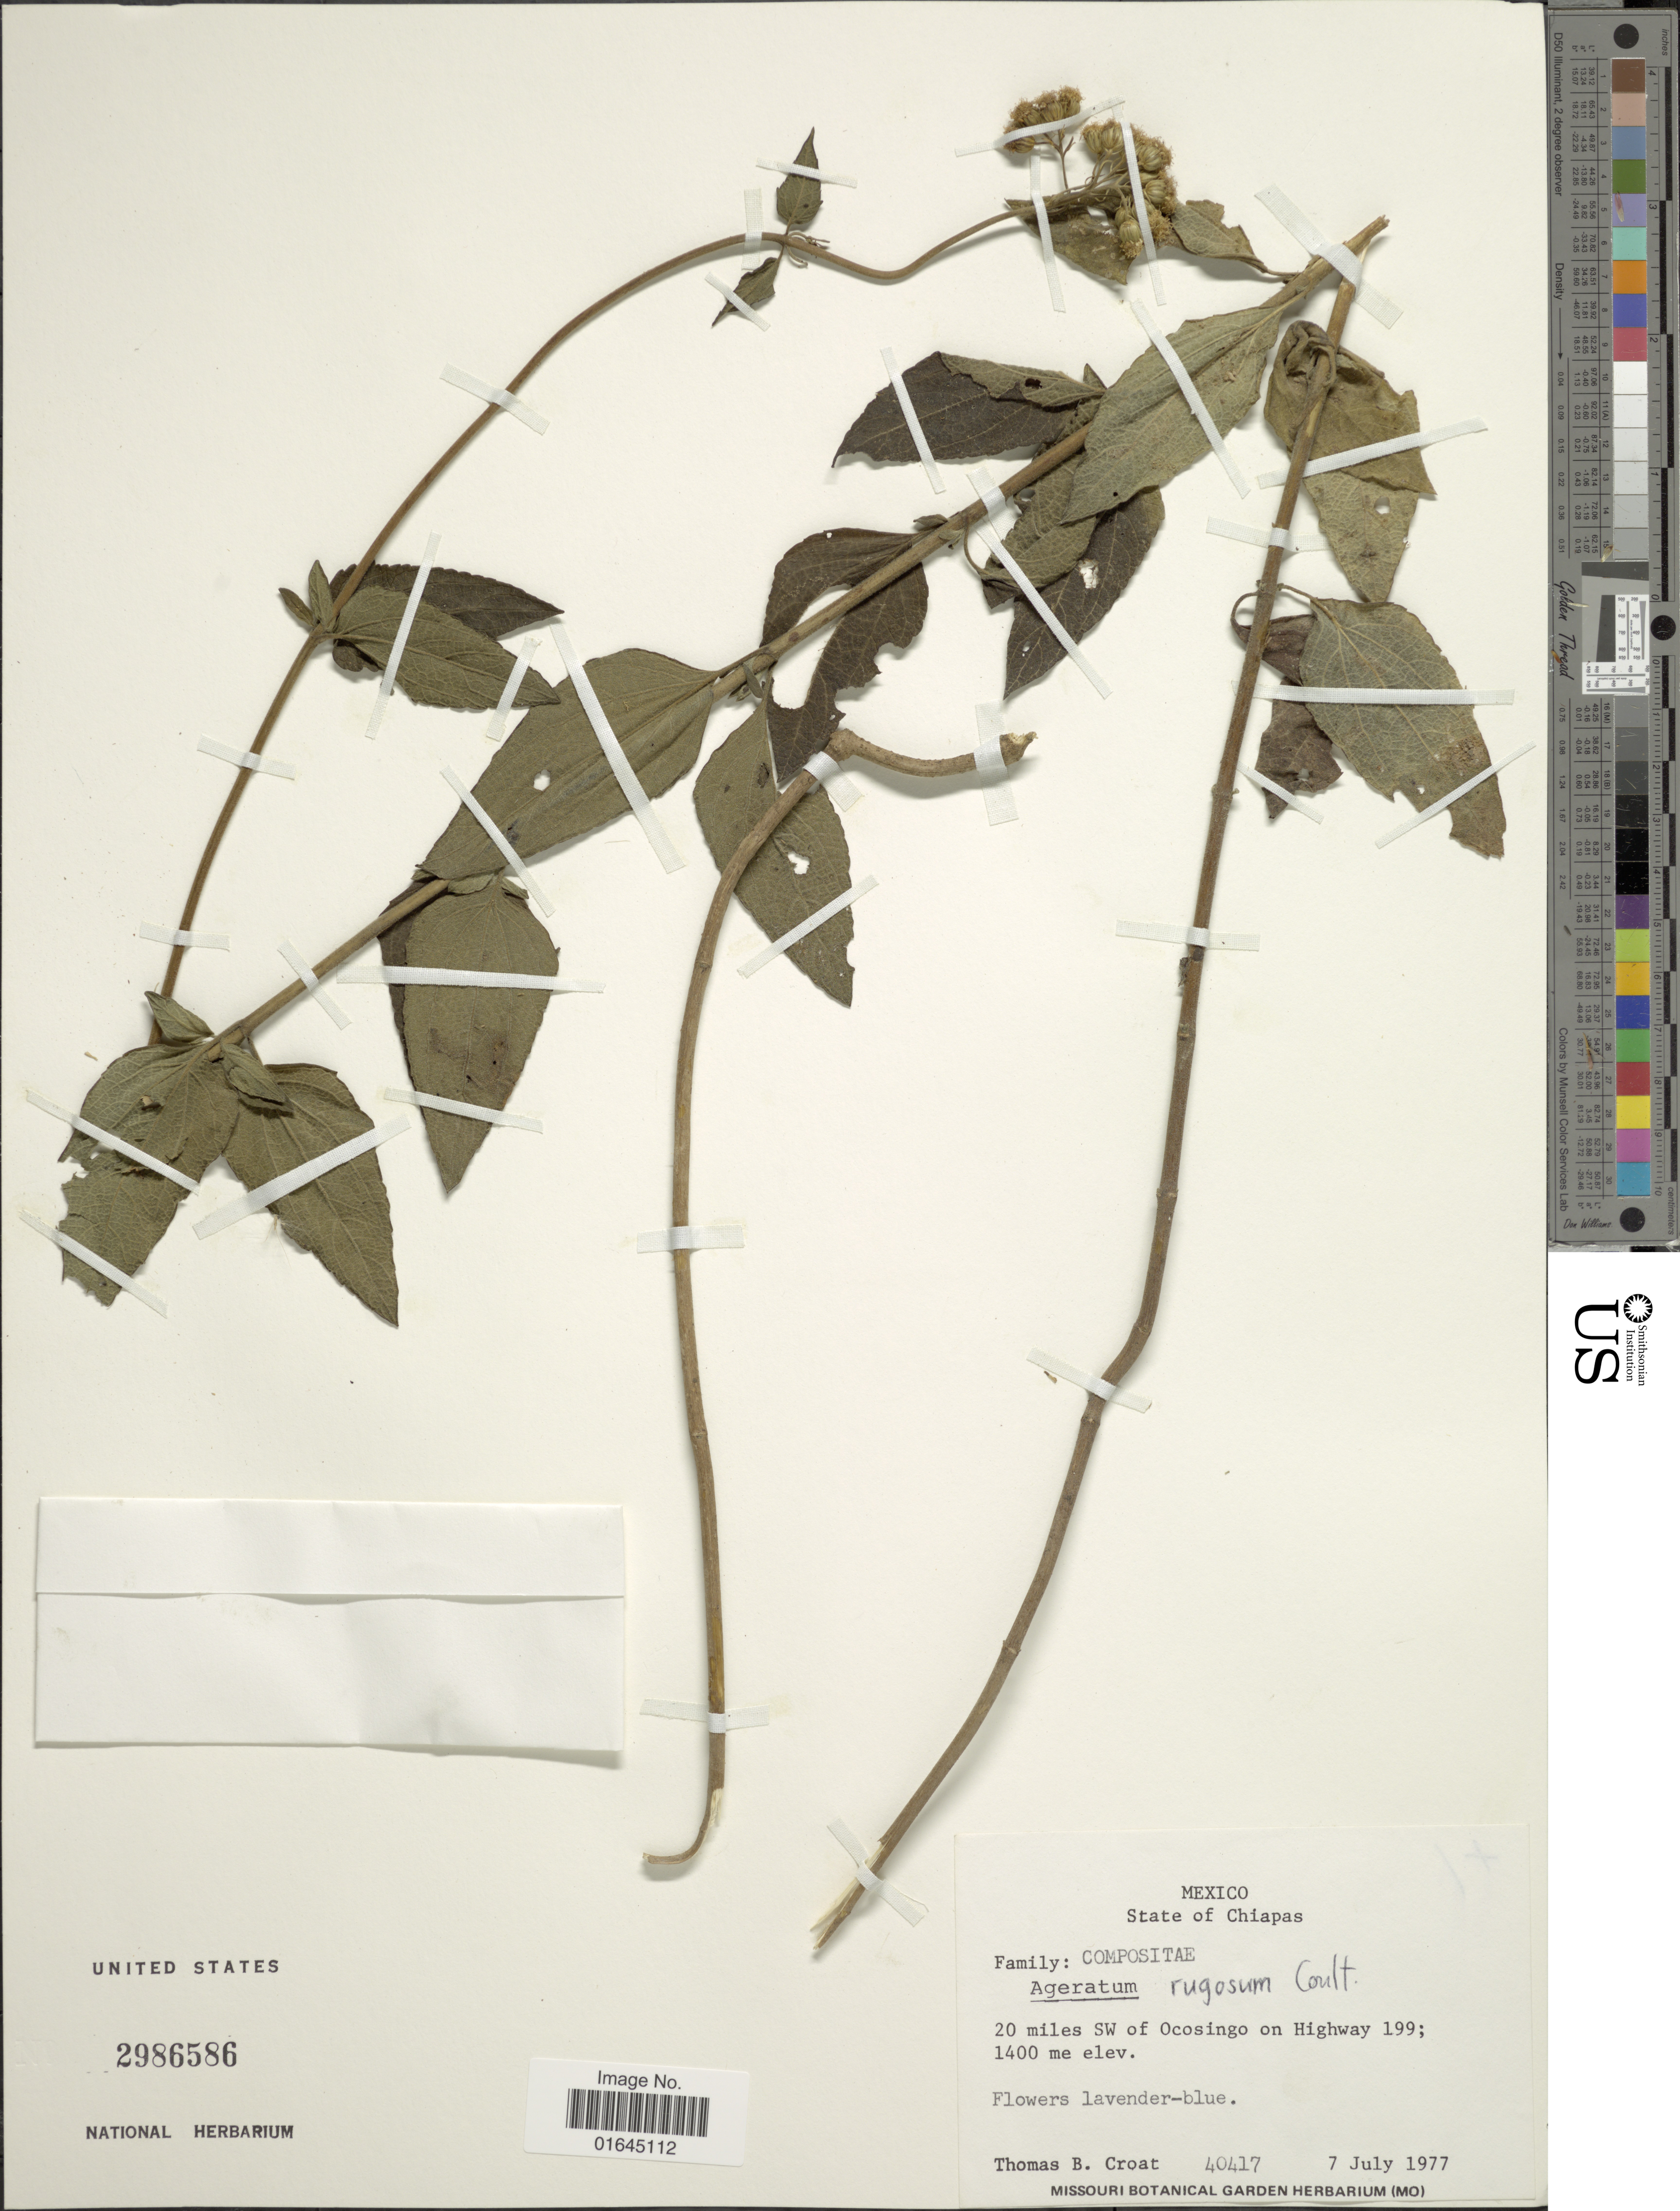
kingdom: Plantae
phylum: Tracheophyta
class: Magnoliopsida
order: Asterales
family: Asteraceae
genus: Ageratum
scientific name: Ageratum rugosum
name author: J.M. Coult.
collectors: T. B. Croat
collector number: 40417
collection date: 1977-07-07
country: Mexico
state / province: Chiapas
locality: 20 miles SW of Ocosingo on Highway 199.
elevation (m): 1400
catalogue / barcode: US 2986586